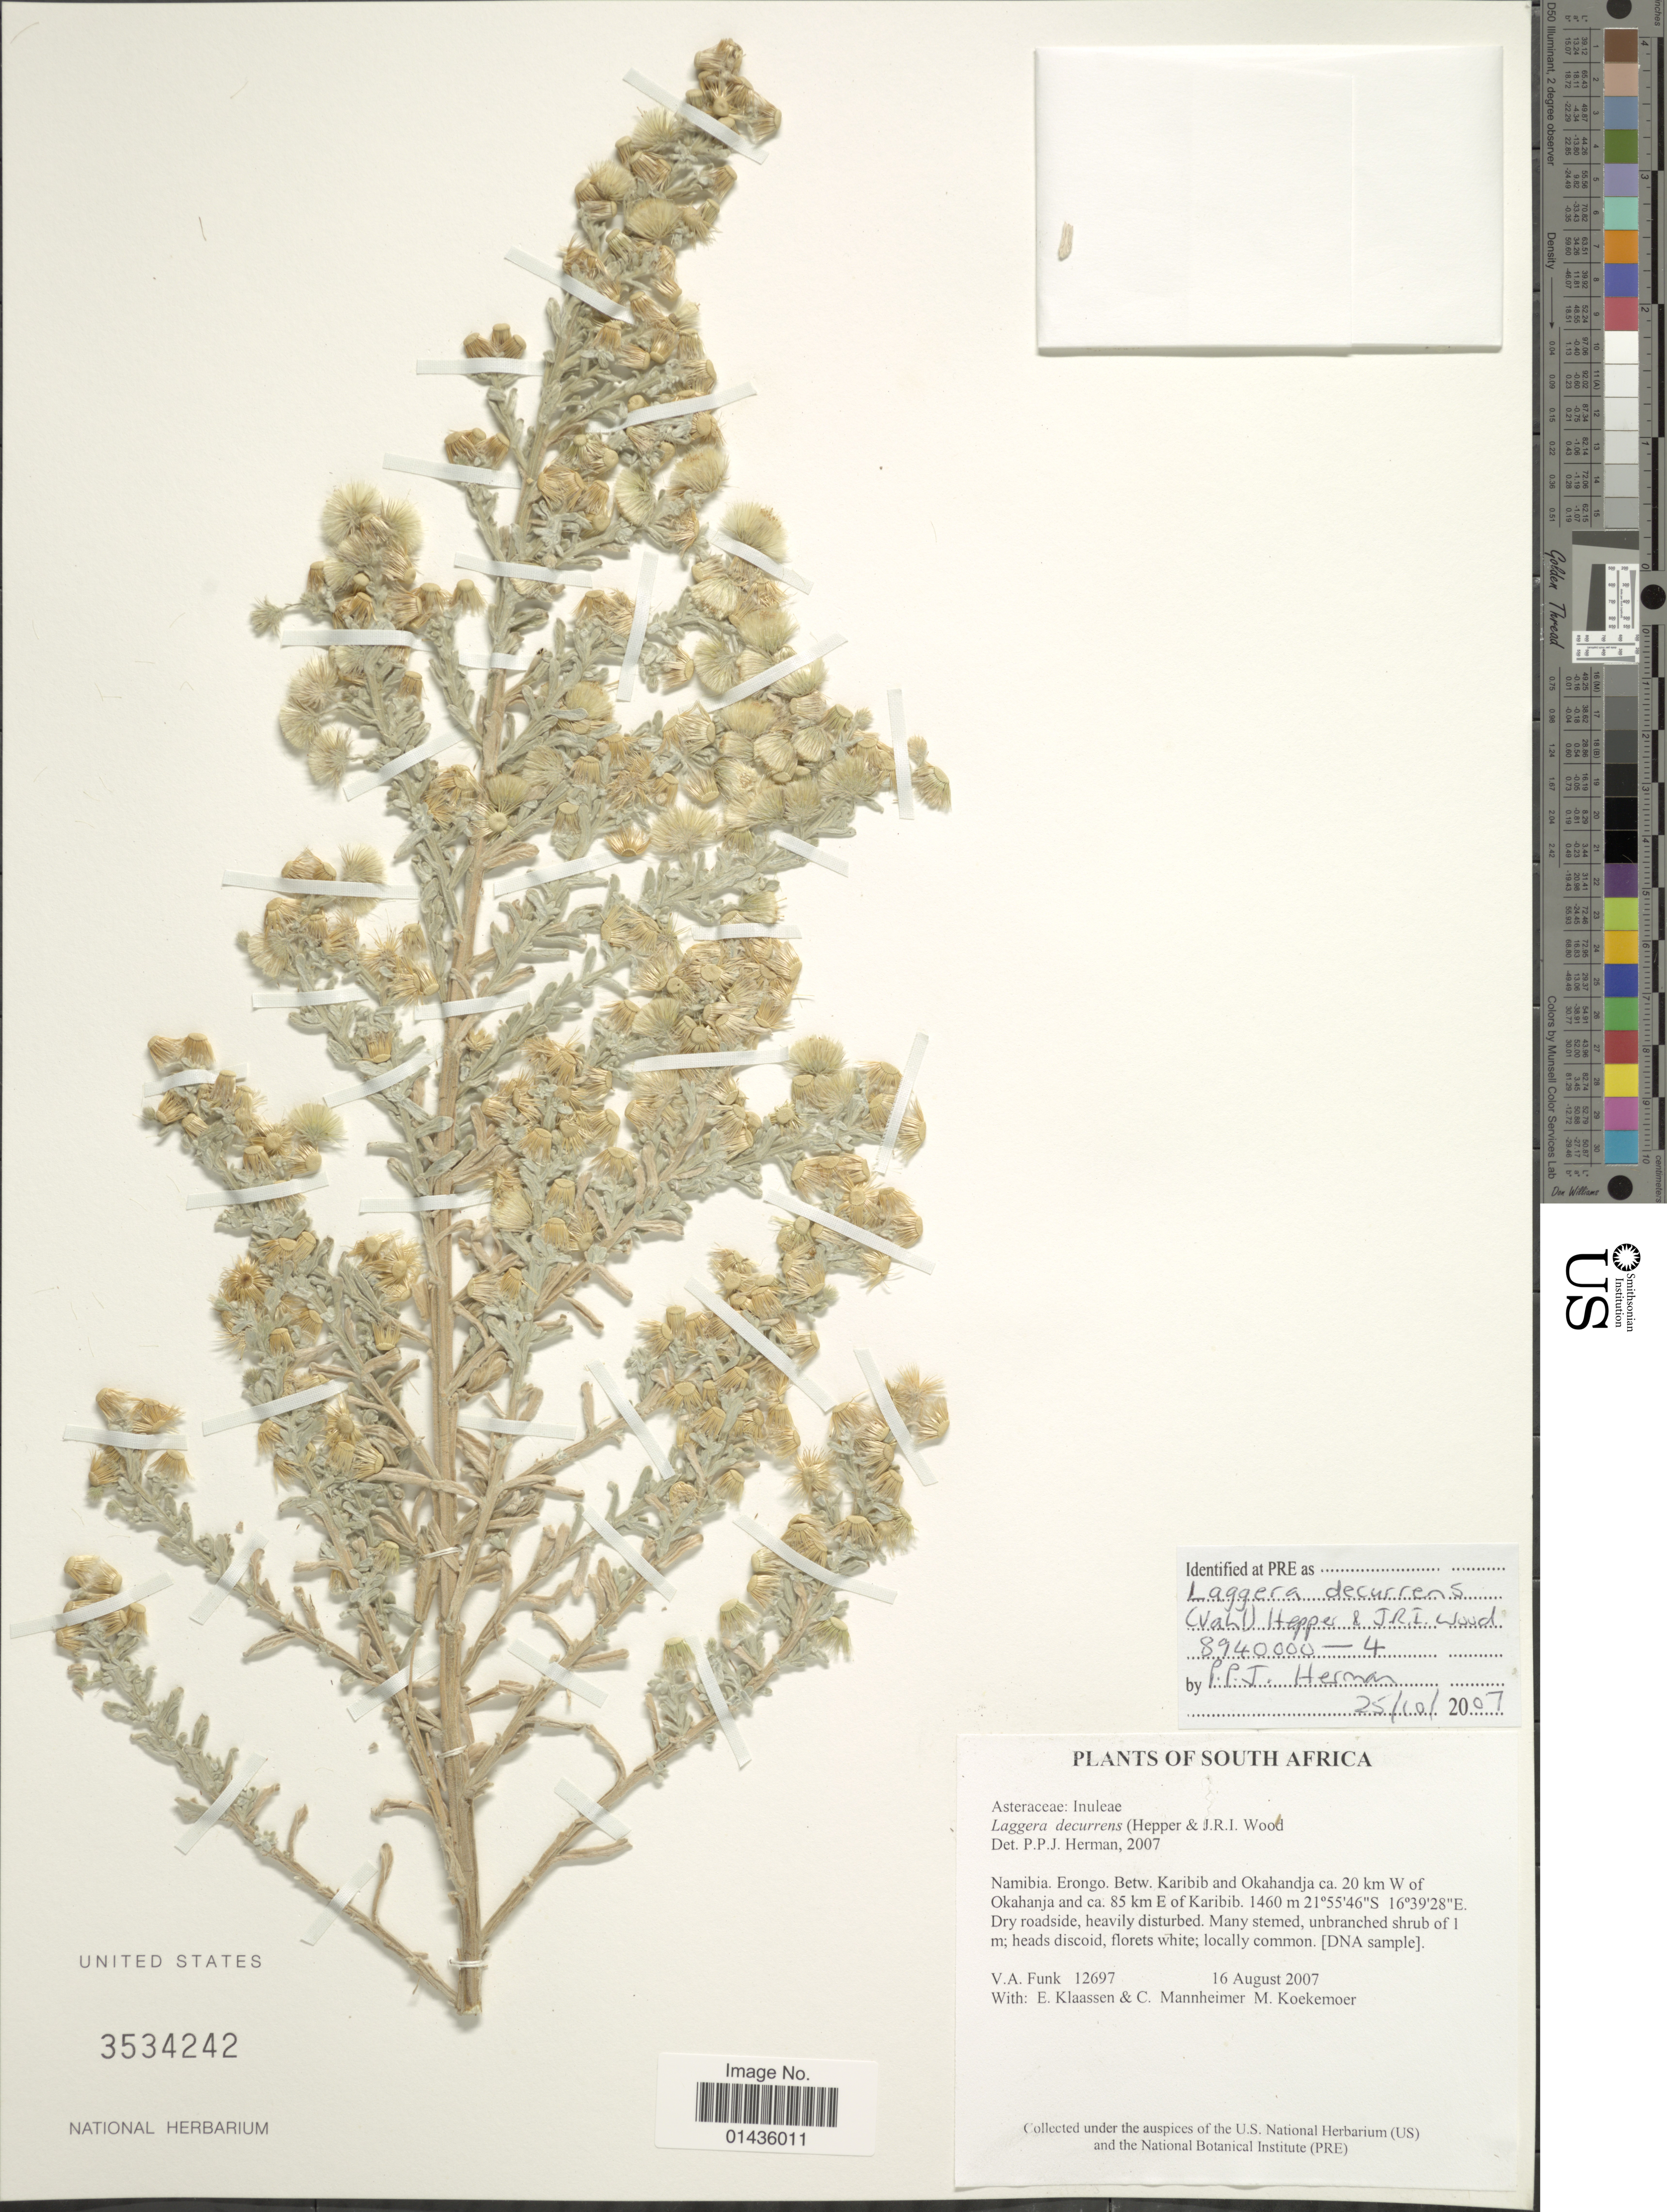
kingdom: Plantae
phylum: Tracheophyta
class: Magnoliopsida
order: Asterales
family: Asteraceae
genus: Laggera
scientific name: Laggera decurrens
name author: (Vahl) Hepper & J.R.I. Wood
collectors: V. Funk, E. S. Klaassen, C. A. Mannheimer & M. Koekemoer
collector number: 12697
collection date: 2007-08-16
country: Namibia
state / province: Erongo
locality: South Africa, betw. Karibib and Okahandja ca 20 km W of Okahanja and ca 85 km E of Karibib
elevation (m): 1460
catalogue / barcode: US 3534242